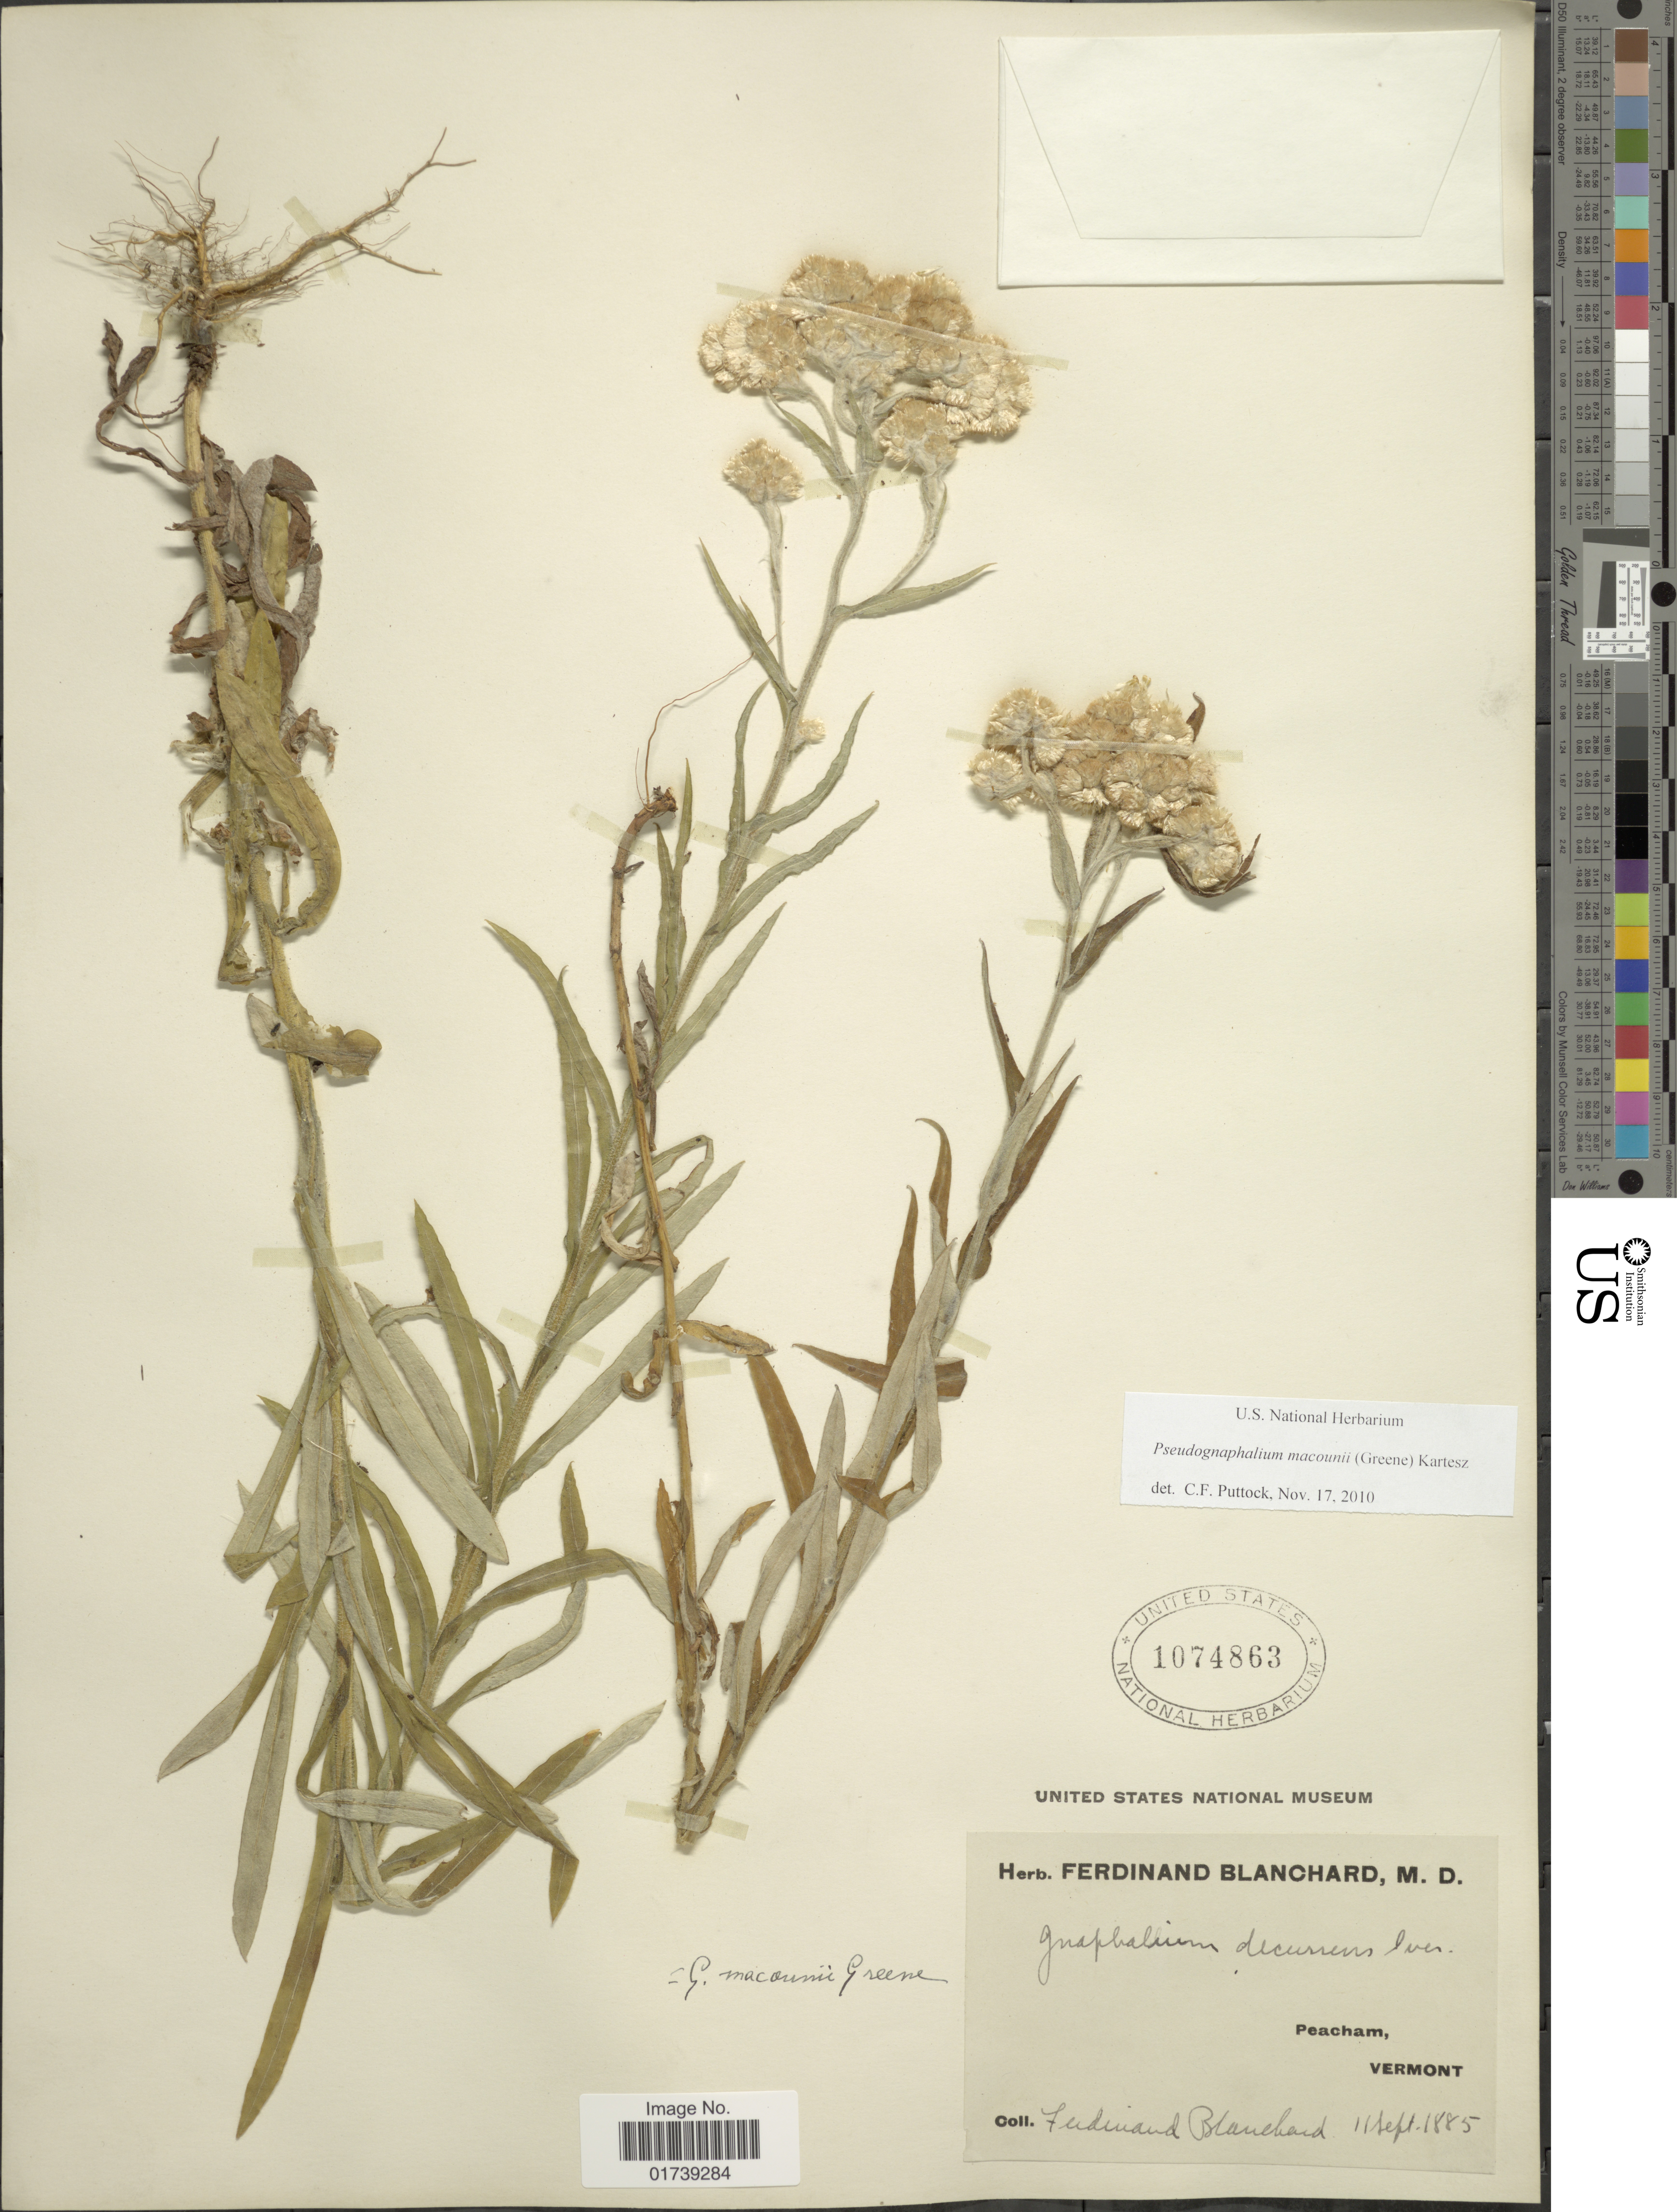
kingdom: Plantae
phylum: Tracheophyta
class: Magnoliopsida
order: Asterales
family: Asteraceae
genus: Pseudognaphalium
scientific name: Pseudognaphalium macounii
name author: (Greene) Kartesz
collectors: F. Blanchard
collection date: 1882-09-11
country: United States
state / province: Vermont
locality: Peacha, Vermont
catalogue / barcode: US 1074863